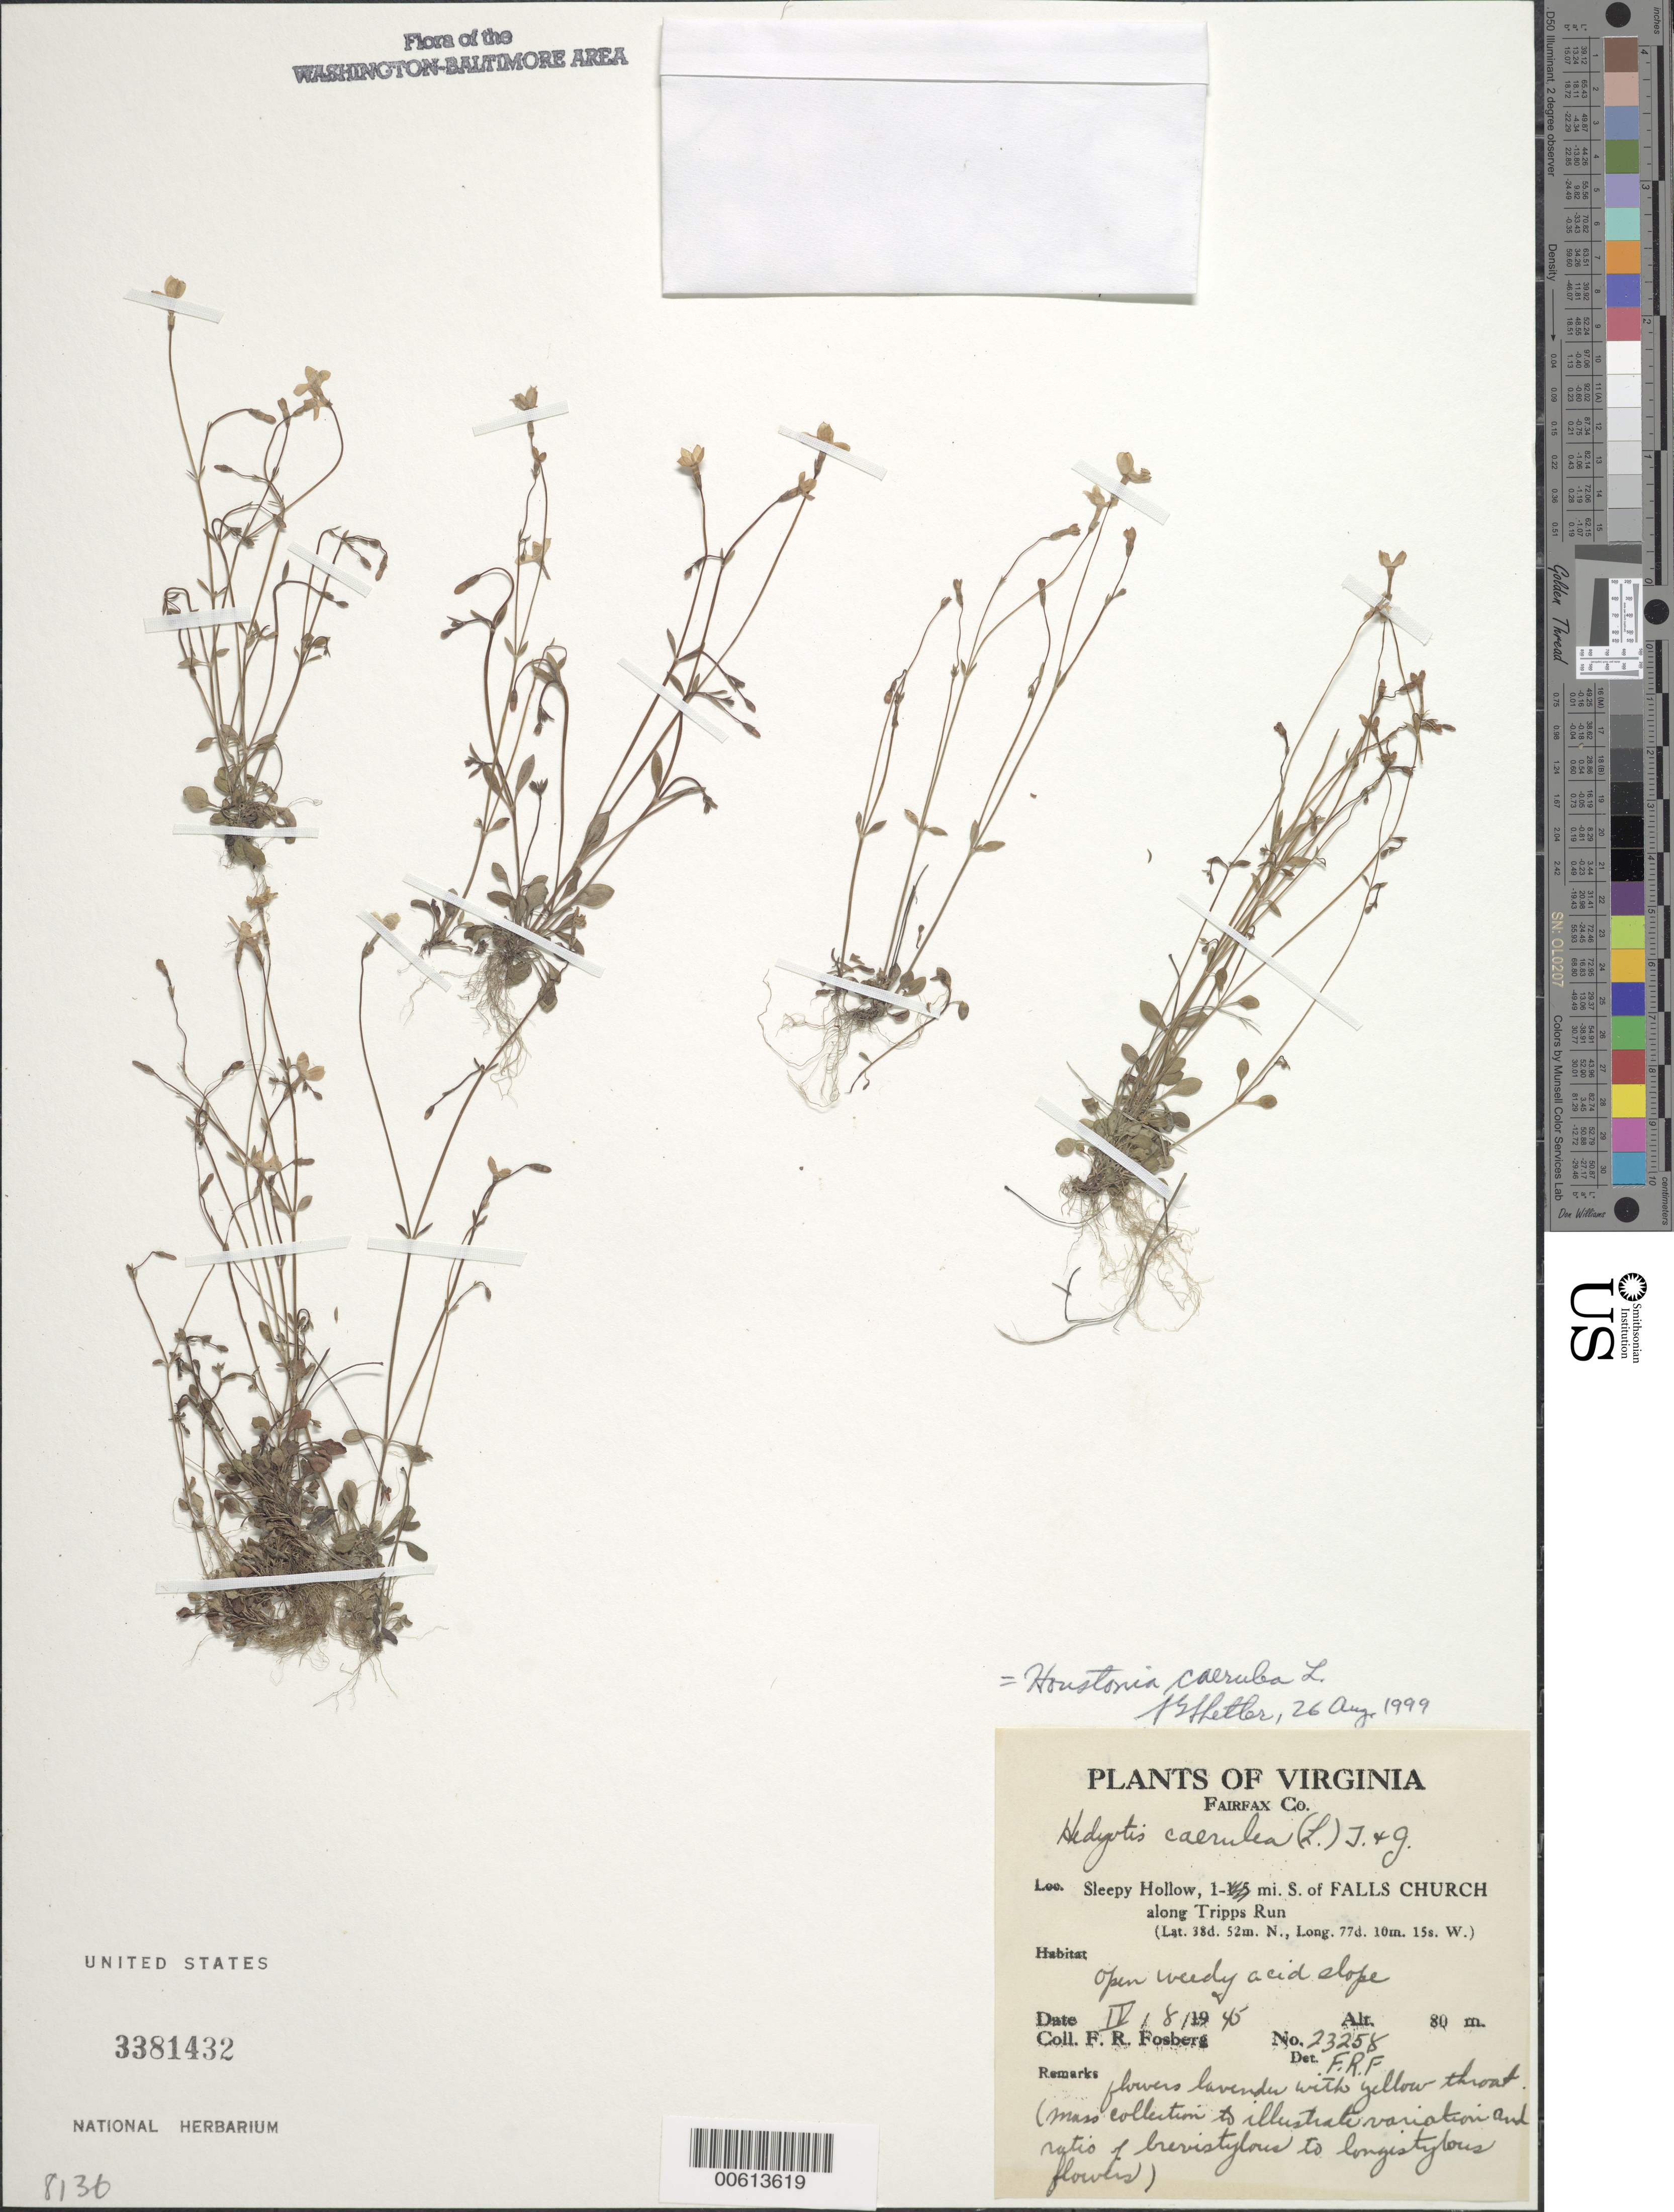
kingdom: Plantae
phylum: Tracheophyta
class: Magnoliopsida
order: Gentianales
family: Rubiaceae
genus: Houstonia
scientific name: Houstonia caerulea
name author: L.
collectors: F. R. Fosberg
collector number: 23258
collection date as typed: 08 Apr 1945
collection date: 1945-04-08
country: United States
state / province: Virginia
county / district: Fairfax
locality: Sleepy Hollow, S of Falls Church along Tripps Run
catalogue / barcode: US 3381432